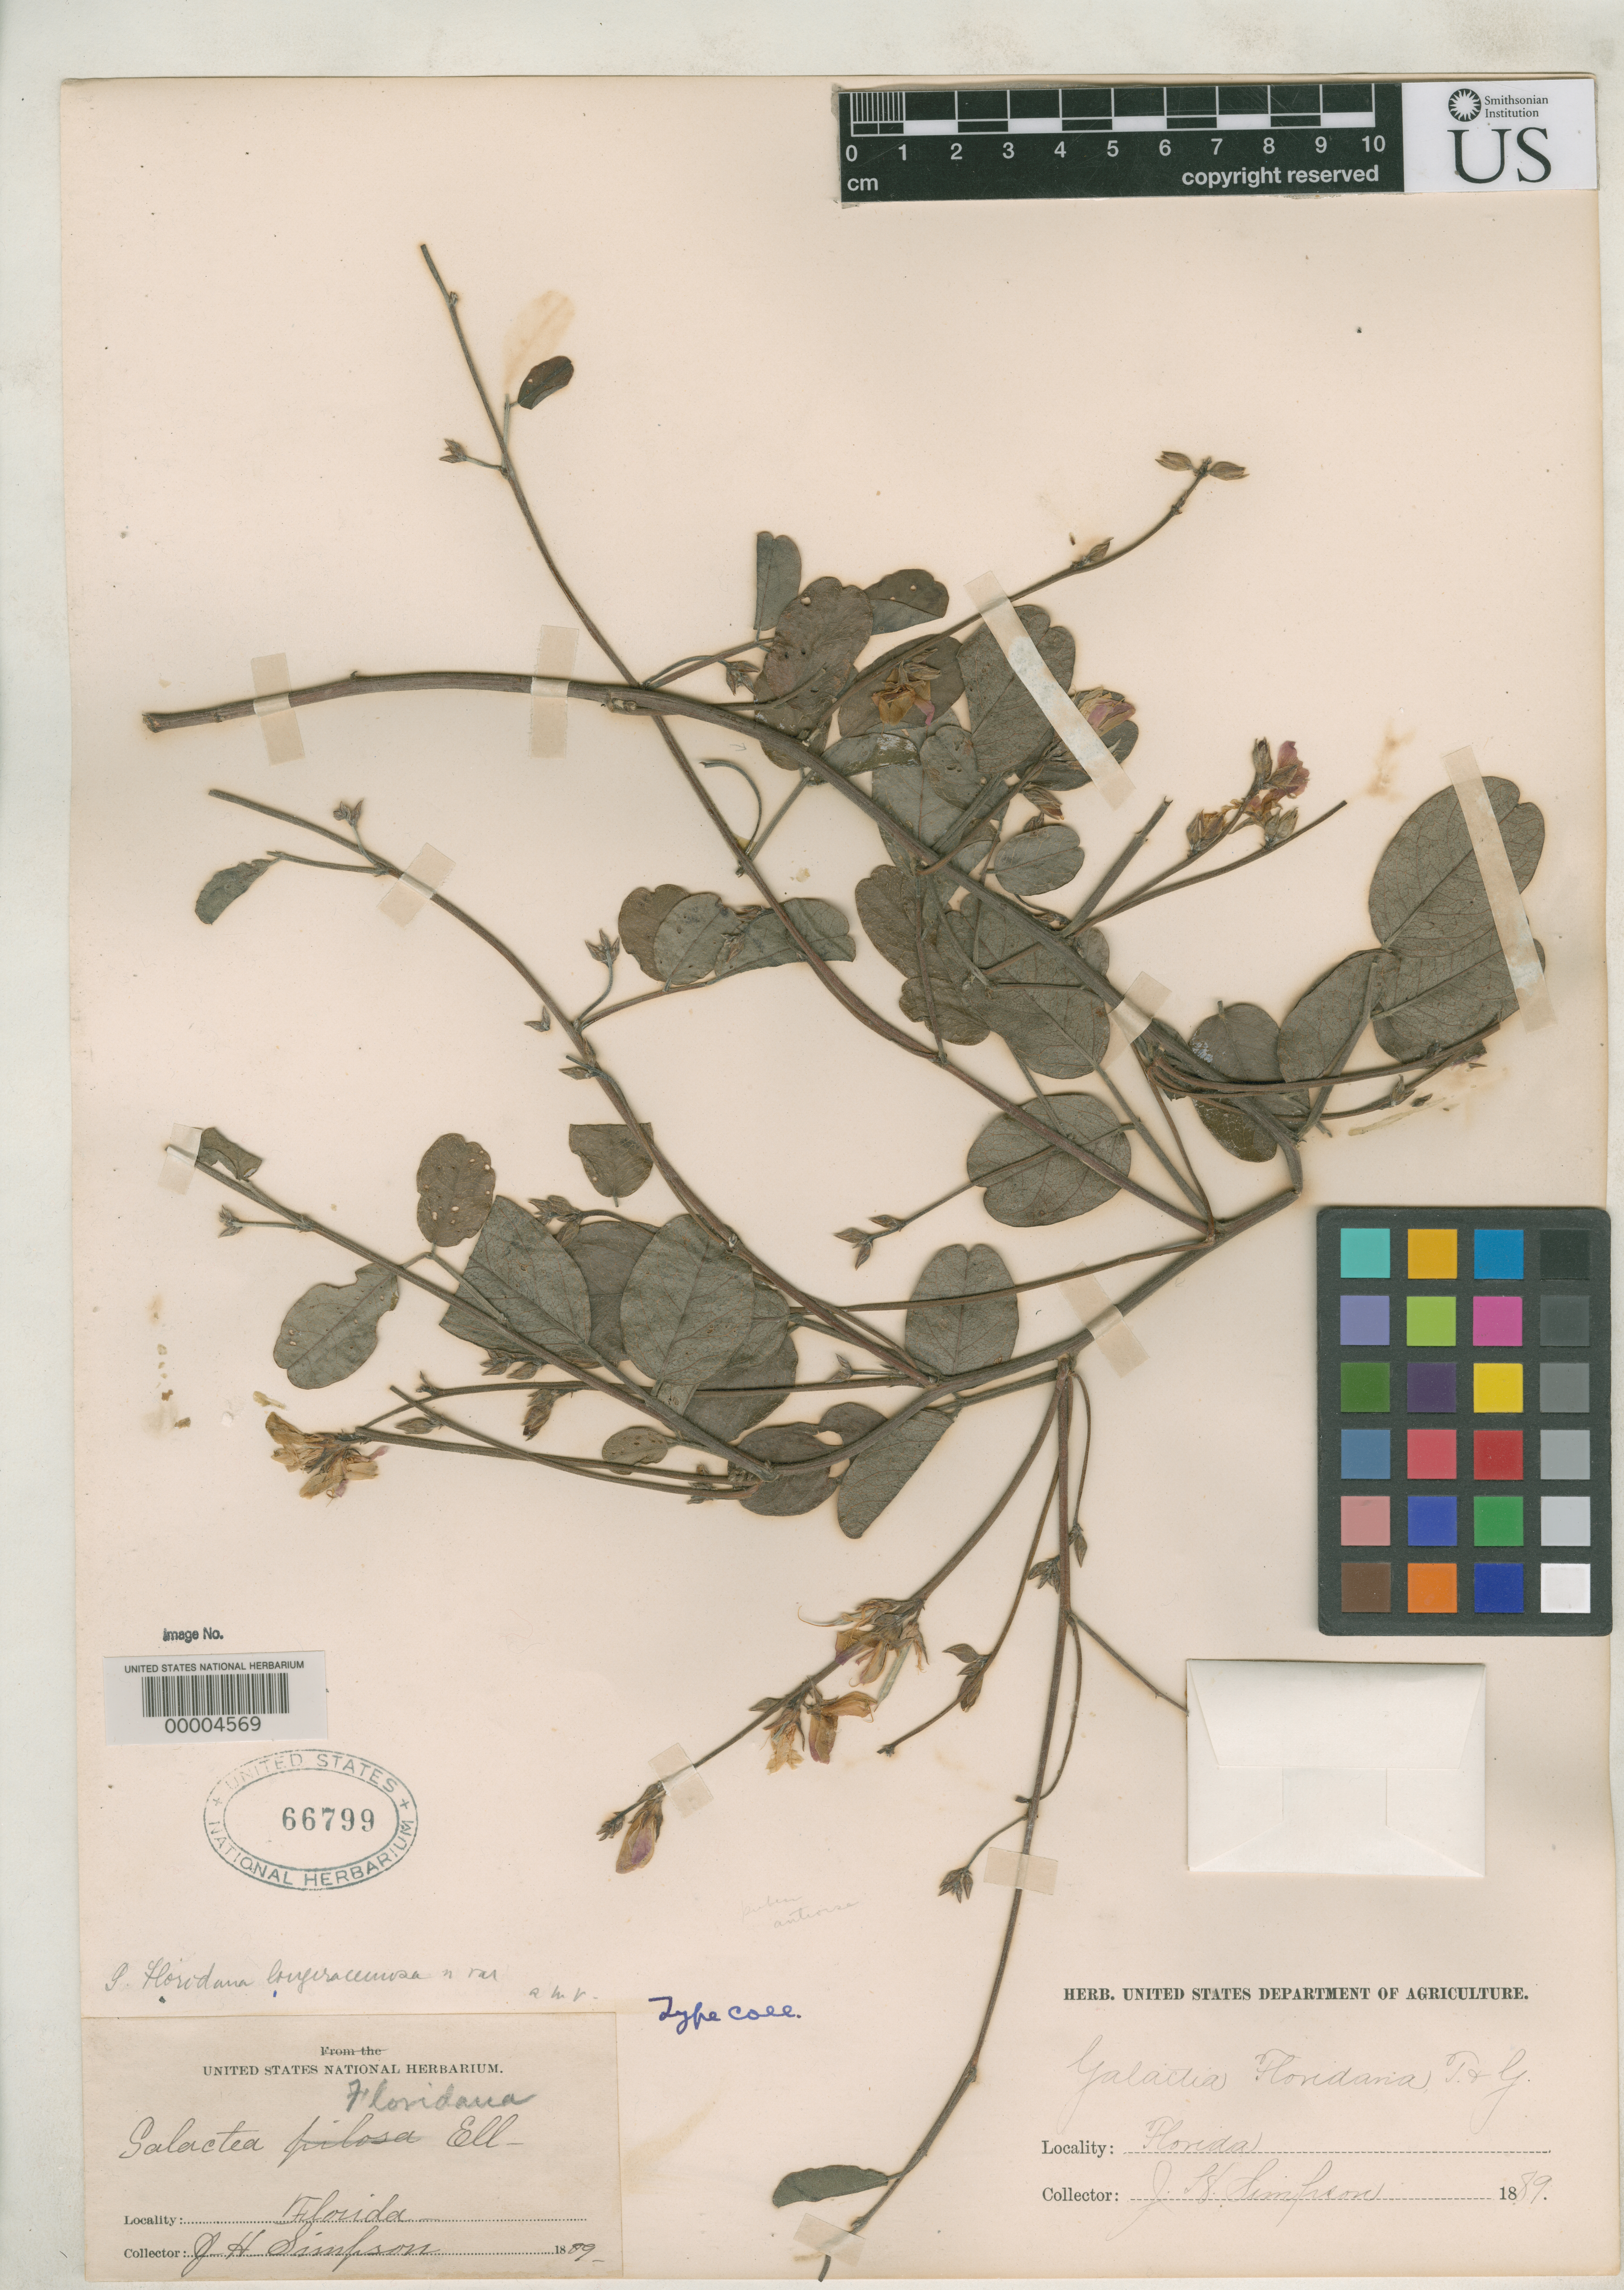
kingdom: Plantae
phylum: Tracheophyta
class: Magnoliopsida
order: Fabales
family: Fabaceae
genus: Galactia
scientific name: Galactia floridana var. longeracemosa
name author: Vail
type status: Type Collection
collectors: J. H. Simpson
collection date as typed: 1889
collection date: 1889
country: United States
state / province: Florida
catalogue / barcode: US 66799